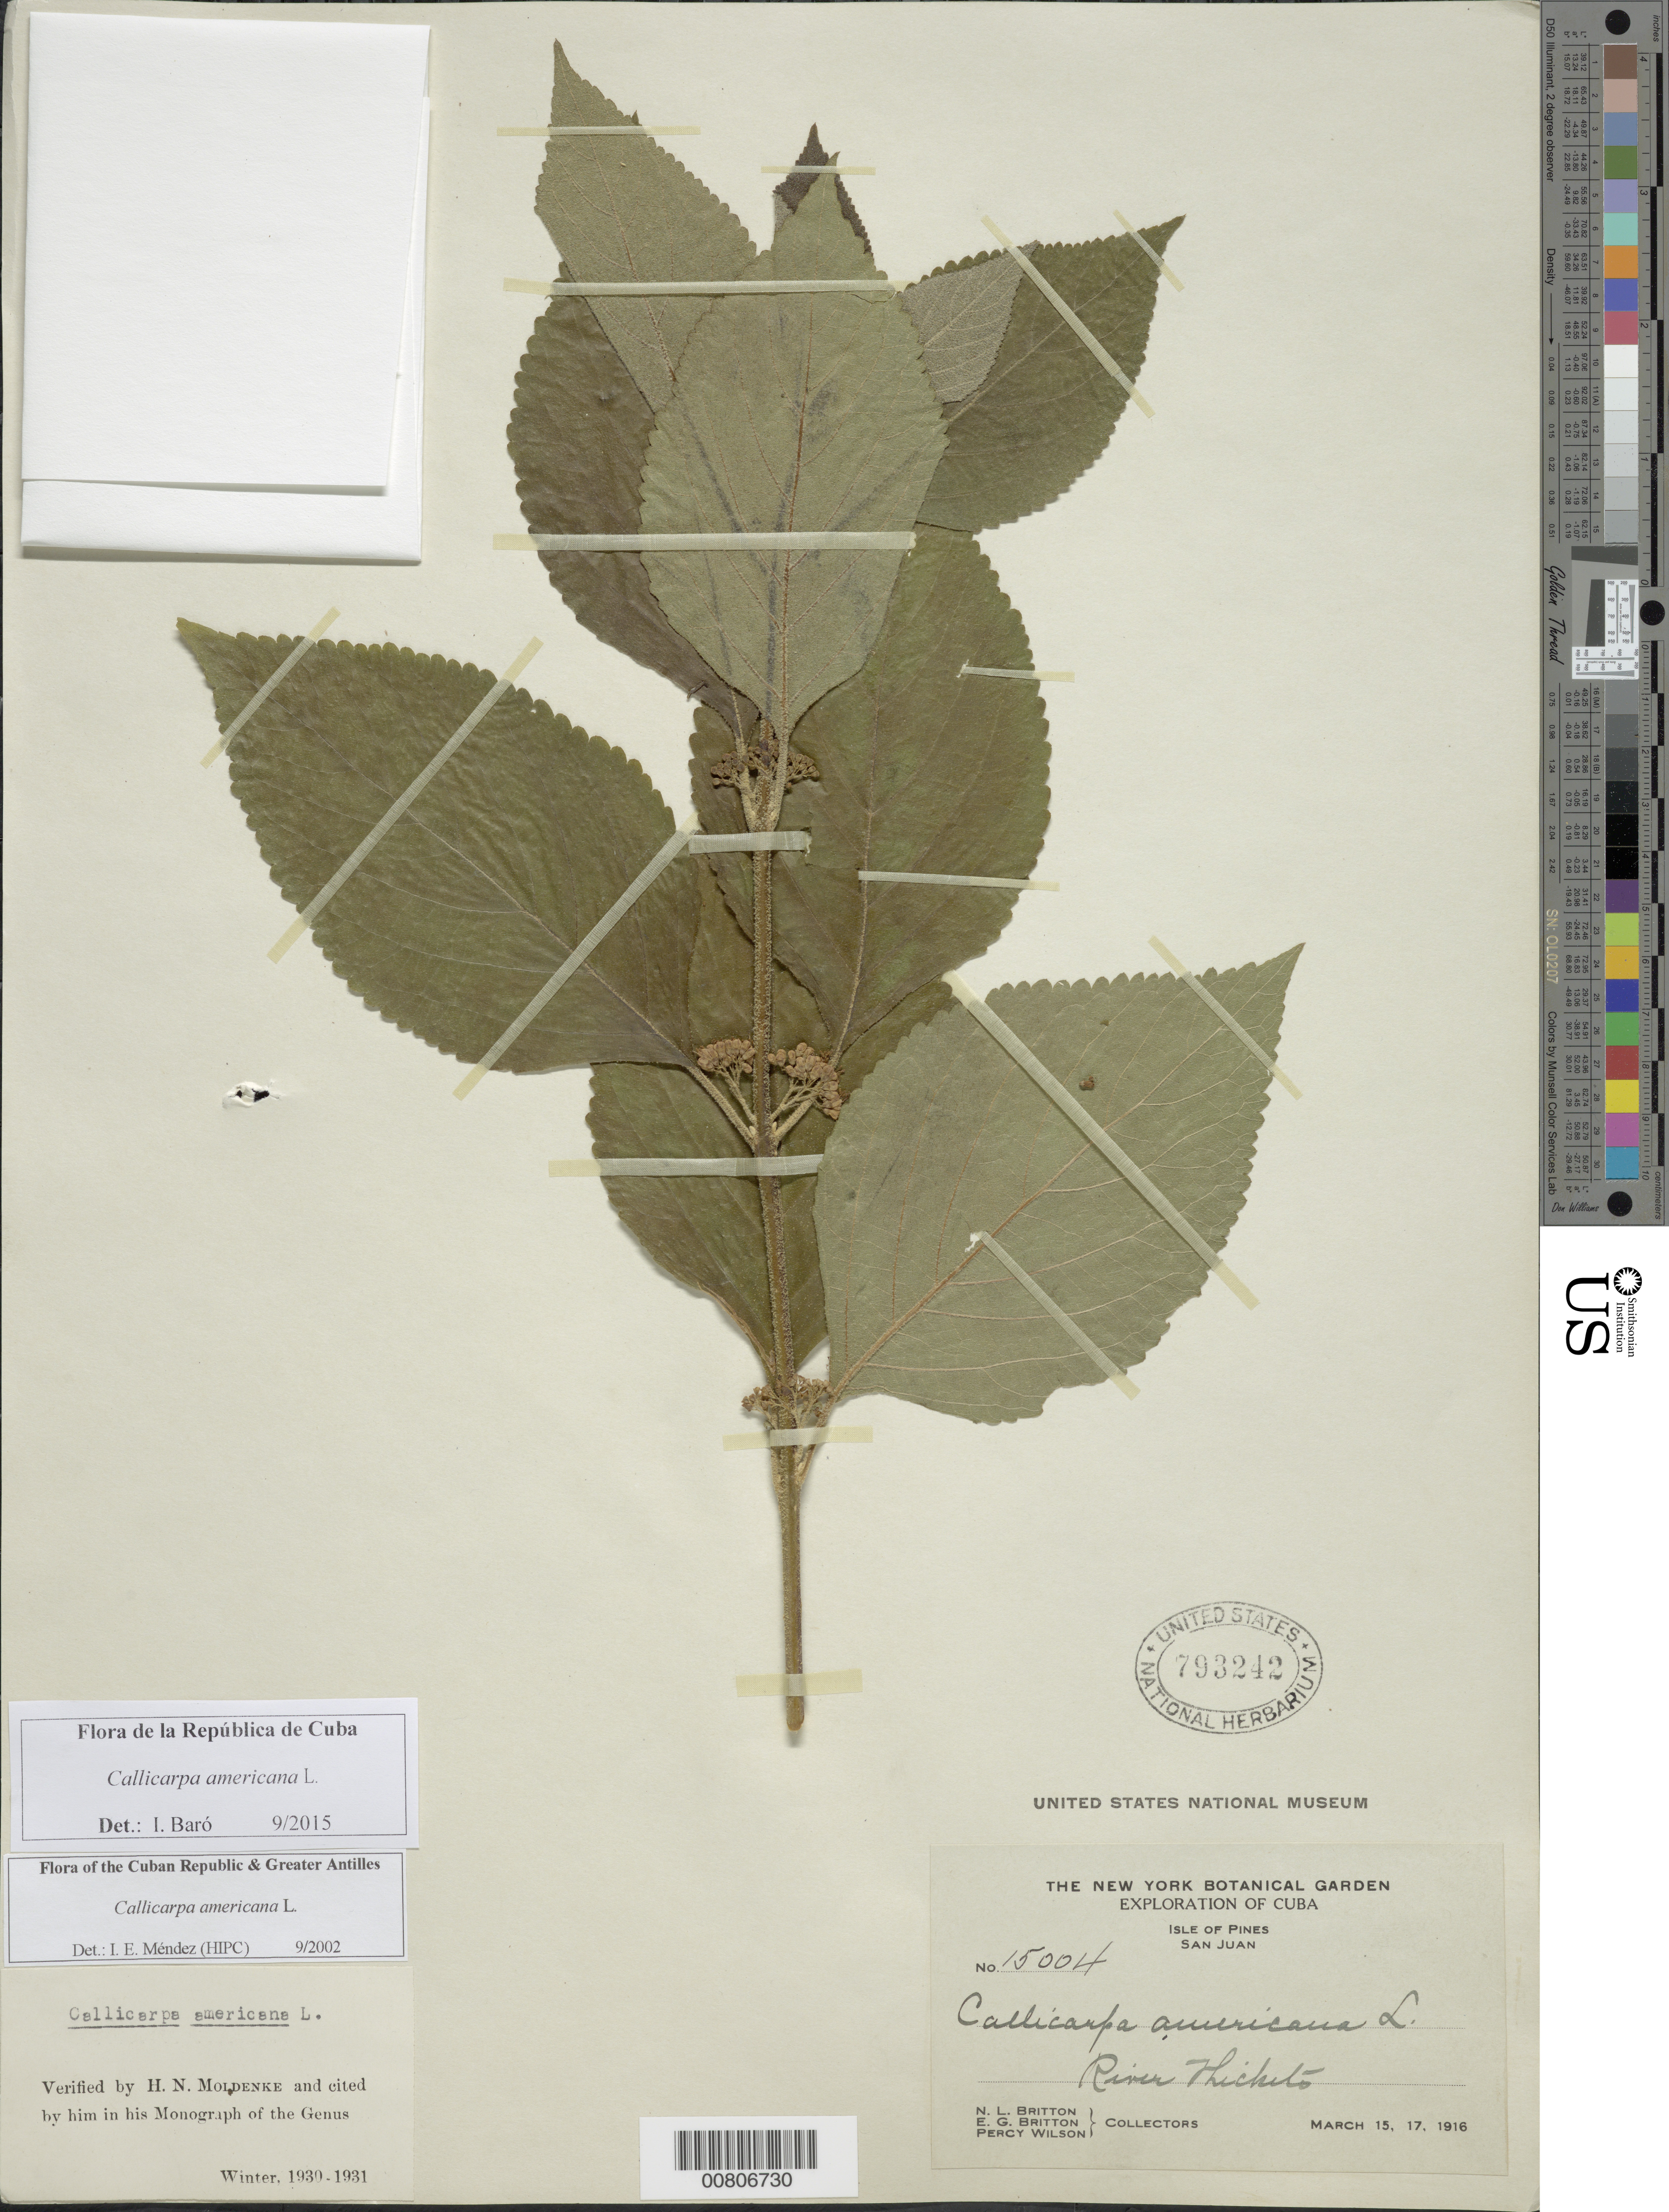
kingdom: Plantae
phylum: Tracheophyta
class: Magnoliopsida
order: Lamiales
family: Lamiaceae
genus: Callicarpa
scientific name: Callicarpa americana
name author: L.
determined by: Baró Oliedo, I.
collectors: N. Britton, E. G. Britton & P. Wilson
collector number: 15004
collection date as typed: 15 Mar 1916 and 17 Mar 1916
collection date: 1916-03-15,1916-03-17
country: Cuba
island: Isla de la Juventud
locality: Isle of Pines, San Juan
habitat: River thickets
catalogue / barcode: US 793242